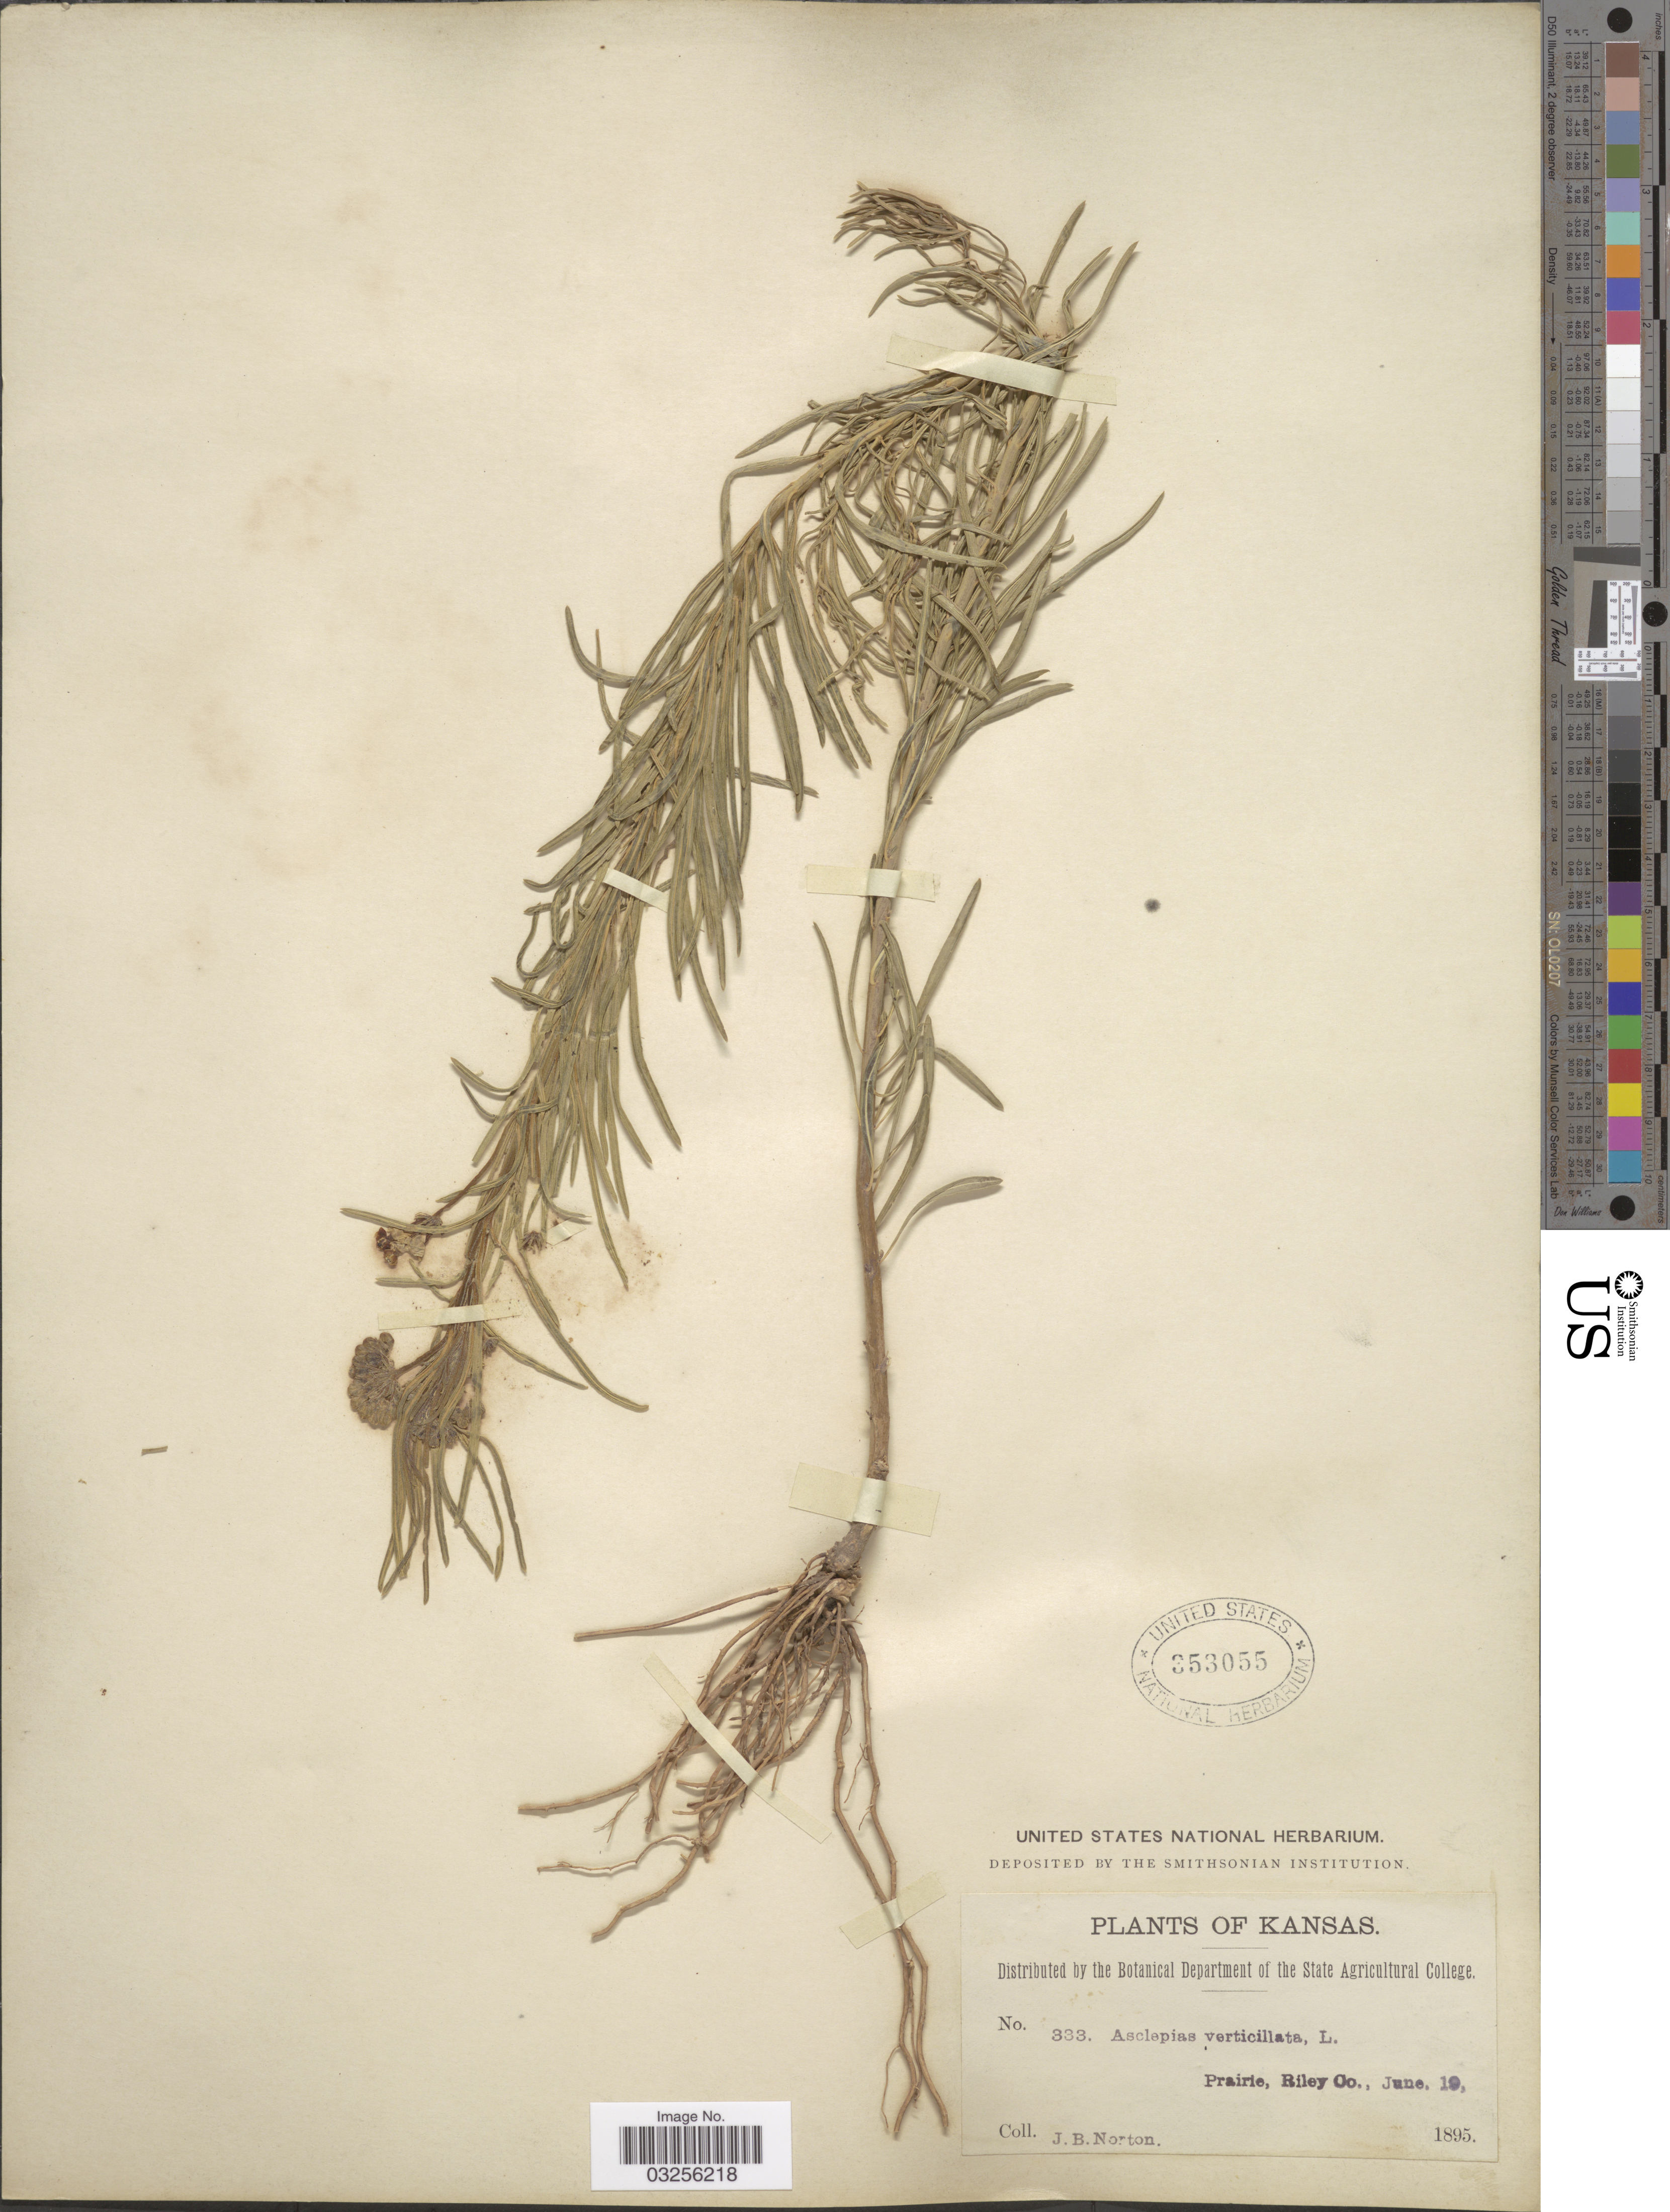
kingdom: Plantae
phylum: Tracheophyta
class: Magnoliopsida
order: Gentianales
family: Apocynaceae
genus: Asclepias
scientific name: Asclepias verticillata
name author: L.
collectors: J. B. Norton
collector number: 333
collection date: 1895-06-19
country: United States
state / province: Kansas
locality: Prairie, Riley Co.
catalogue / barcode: US 353055